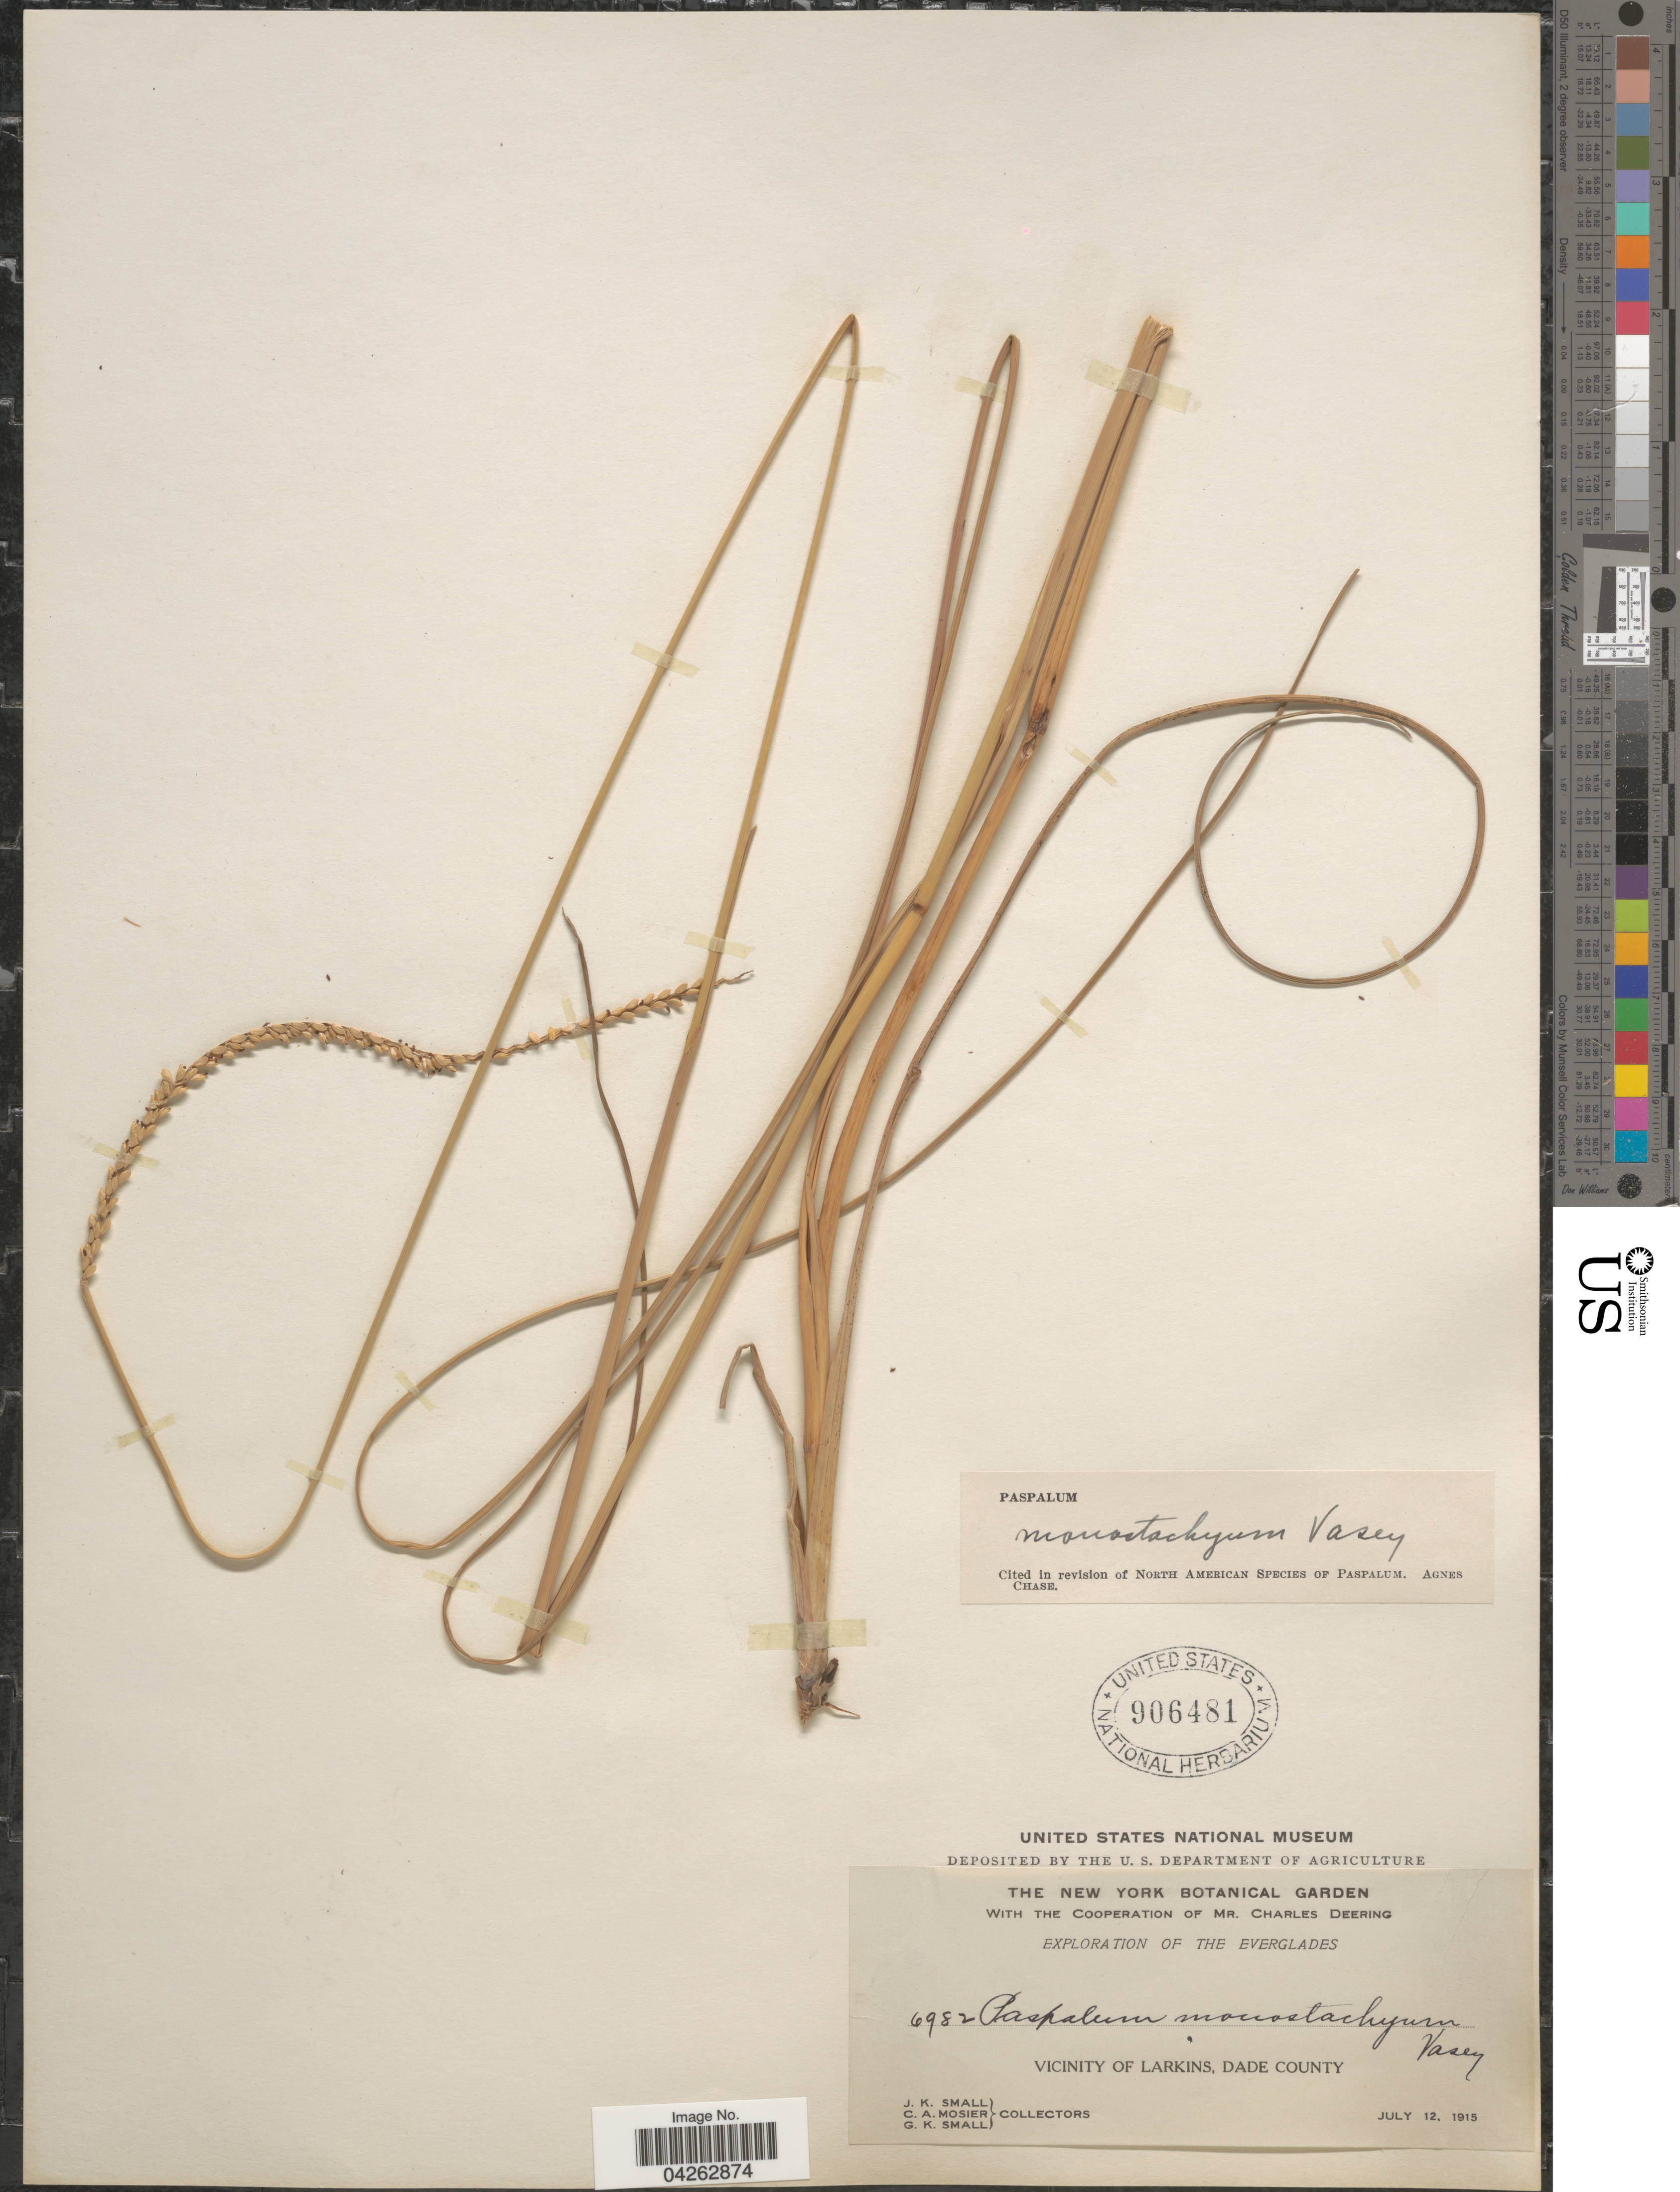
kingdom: Plantae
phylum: Tracheophyta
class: Liliopsida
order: Poales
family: Poaceae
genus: Paspalum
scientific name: Paspalum monostachyum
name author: Vasey ex Chapm.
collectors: J. K. Small, C. A. Mosier & G. K. Small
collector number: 6982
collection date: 1915-07-12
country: United States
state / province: Florida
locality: Exploration of the Everglades. Vicinity of Larkins, Dade County.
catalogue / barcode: US 906481